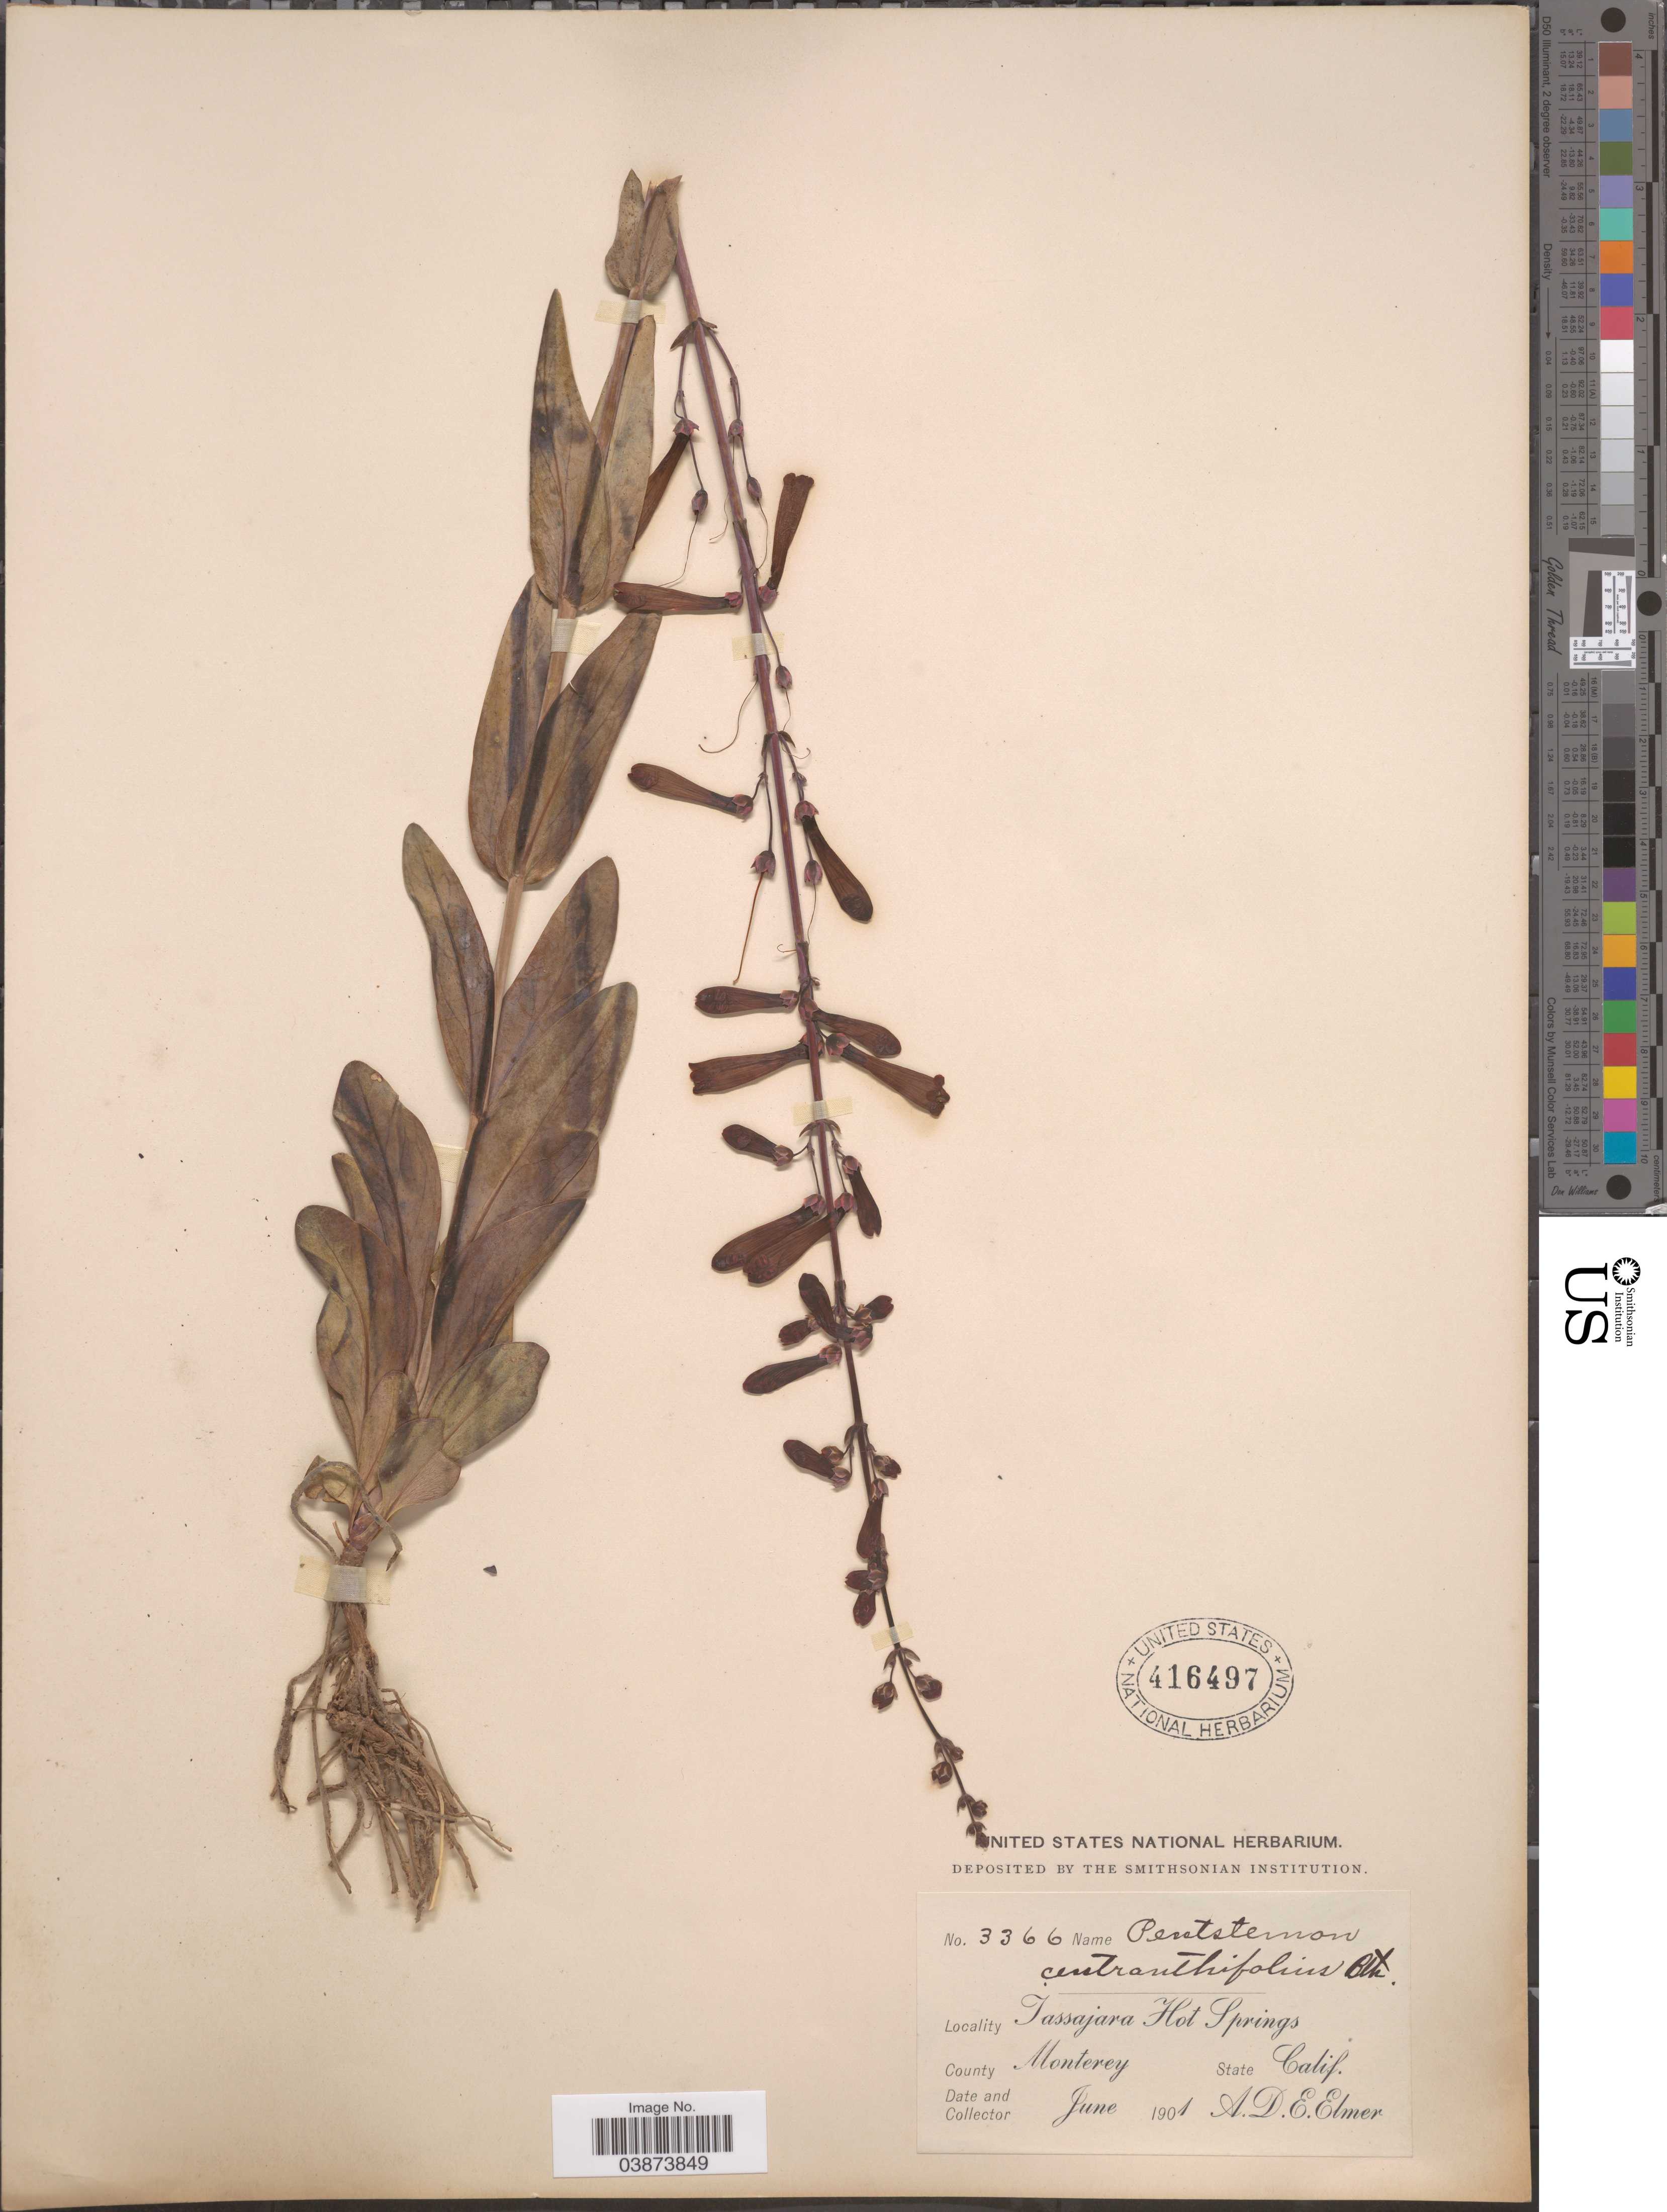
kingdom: Plantae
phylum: Tracheophyta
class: Magnoliopsida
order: Lamiales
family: Plantaginaceae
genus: Penstemon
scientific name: Penstemon centranthifolius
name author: Benth.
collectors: A. D. E. Elmer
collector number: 3366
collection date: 1901-06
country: United States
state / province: California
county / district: Monterey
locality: Tassajara Hot Springs. County Monterey.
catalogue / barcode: US 416497